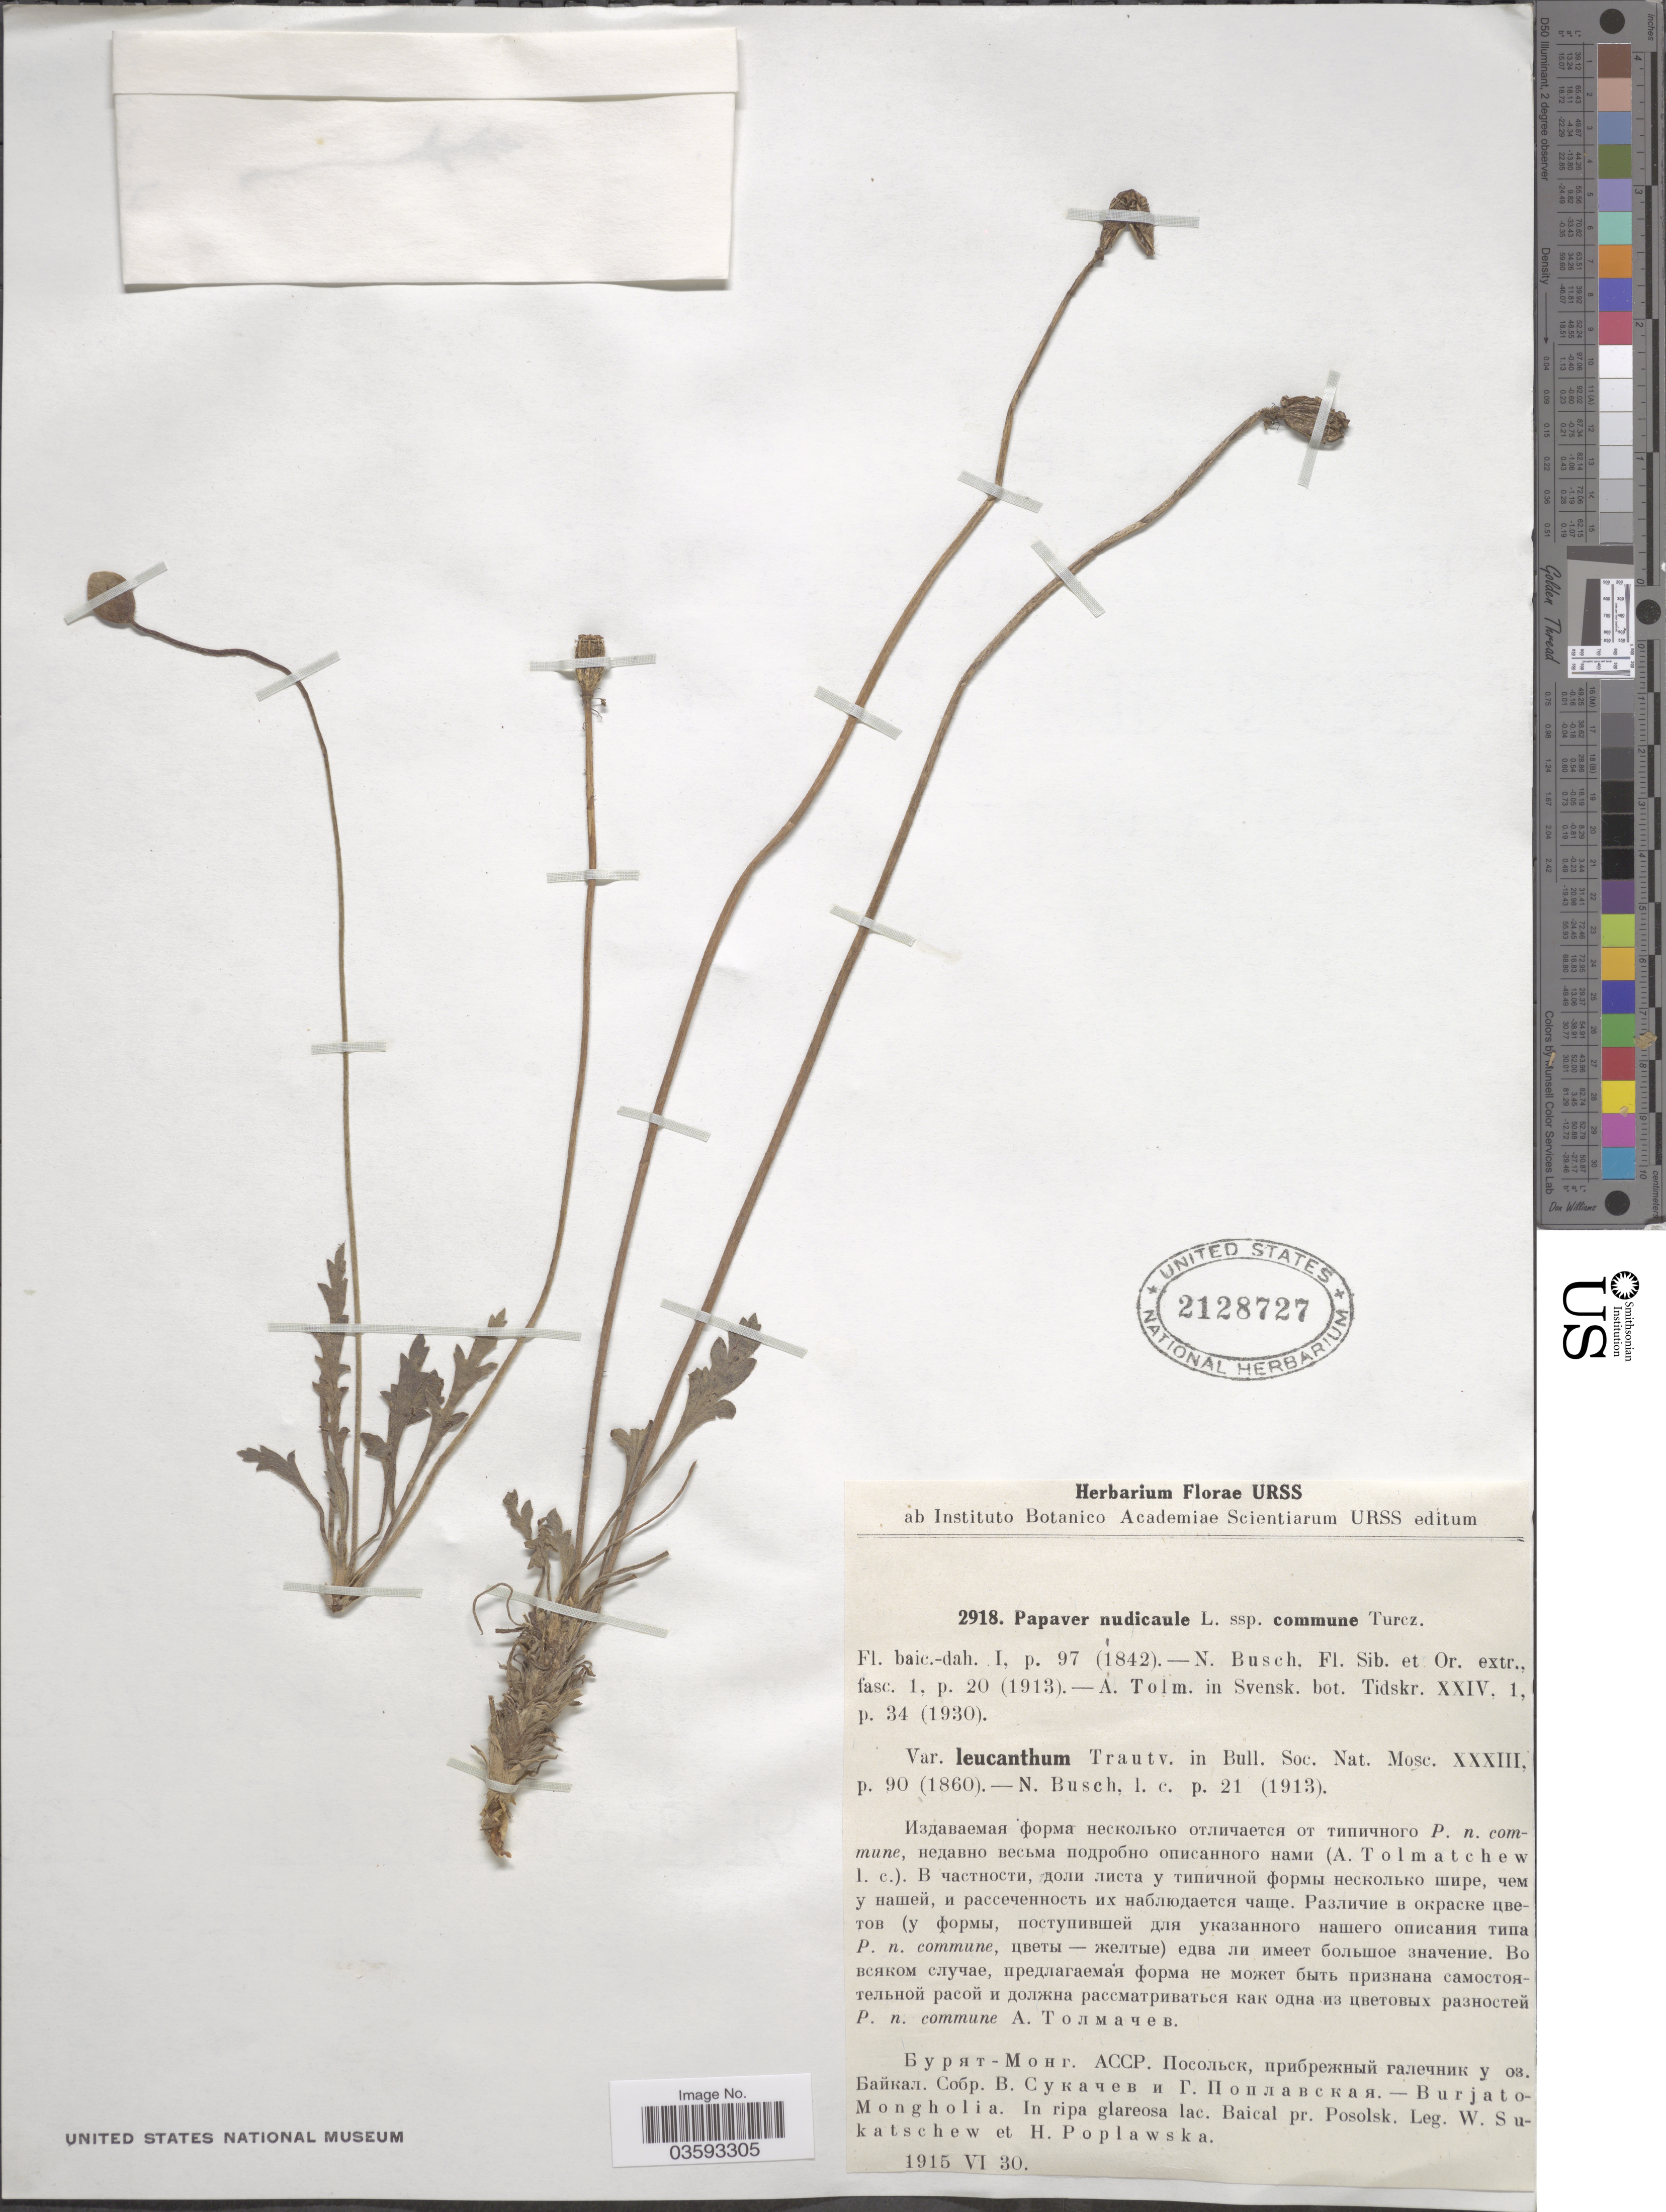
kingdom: Plantae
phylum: Tracheophyta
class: Magnoliopsida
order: Ranunculales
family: Papaveraceae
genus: Papaver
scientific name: Papaver nudicaule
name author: L.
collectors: W. Sukatschew & H. Poplawska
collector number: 2918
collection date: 1915-06-30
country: Mongolia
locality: Burjato-Mongholia. In ripa glareosa lac. Baical pr. Posolsk.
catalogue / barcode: US 2128727